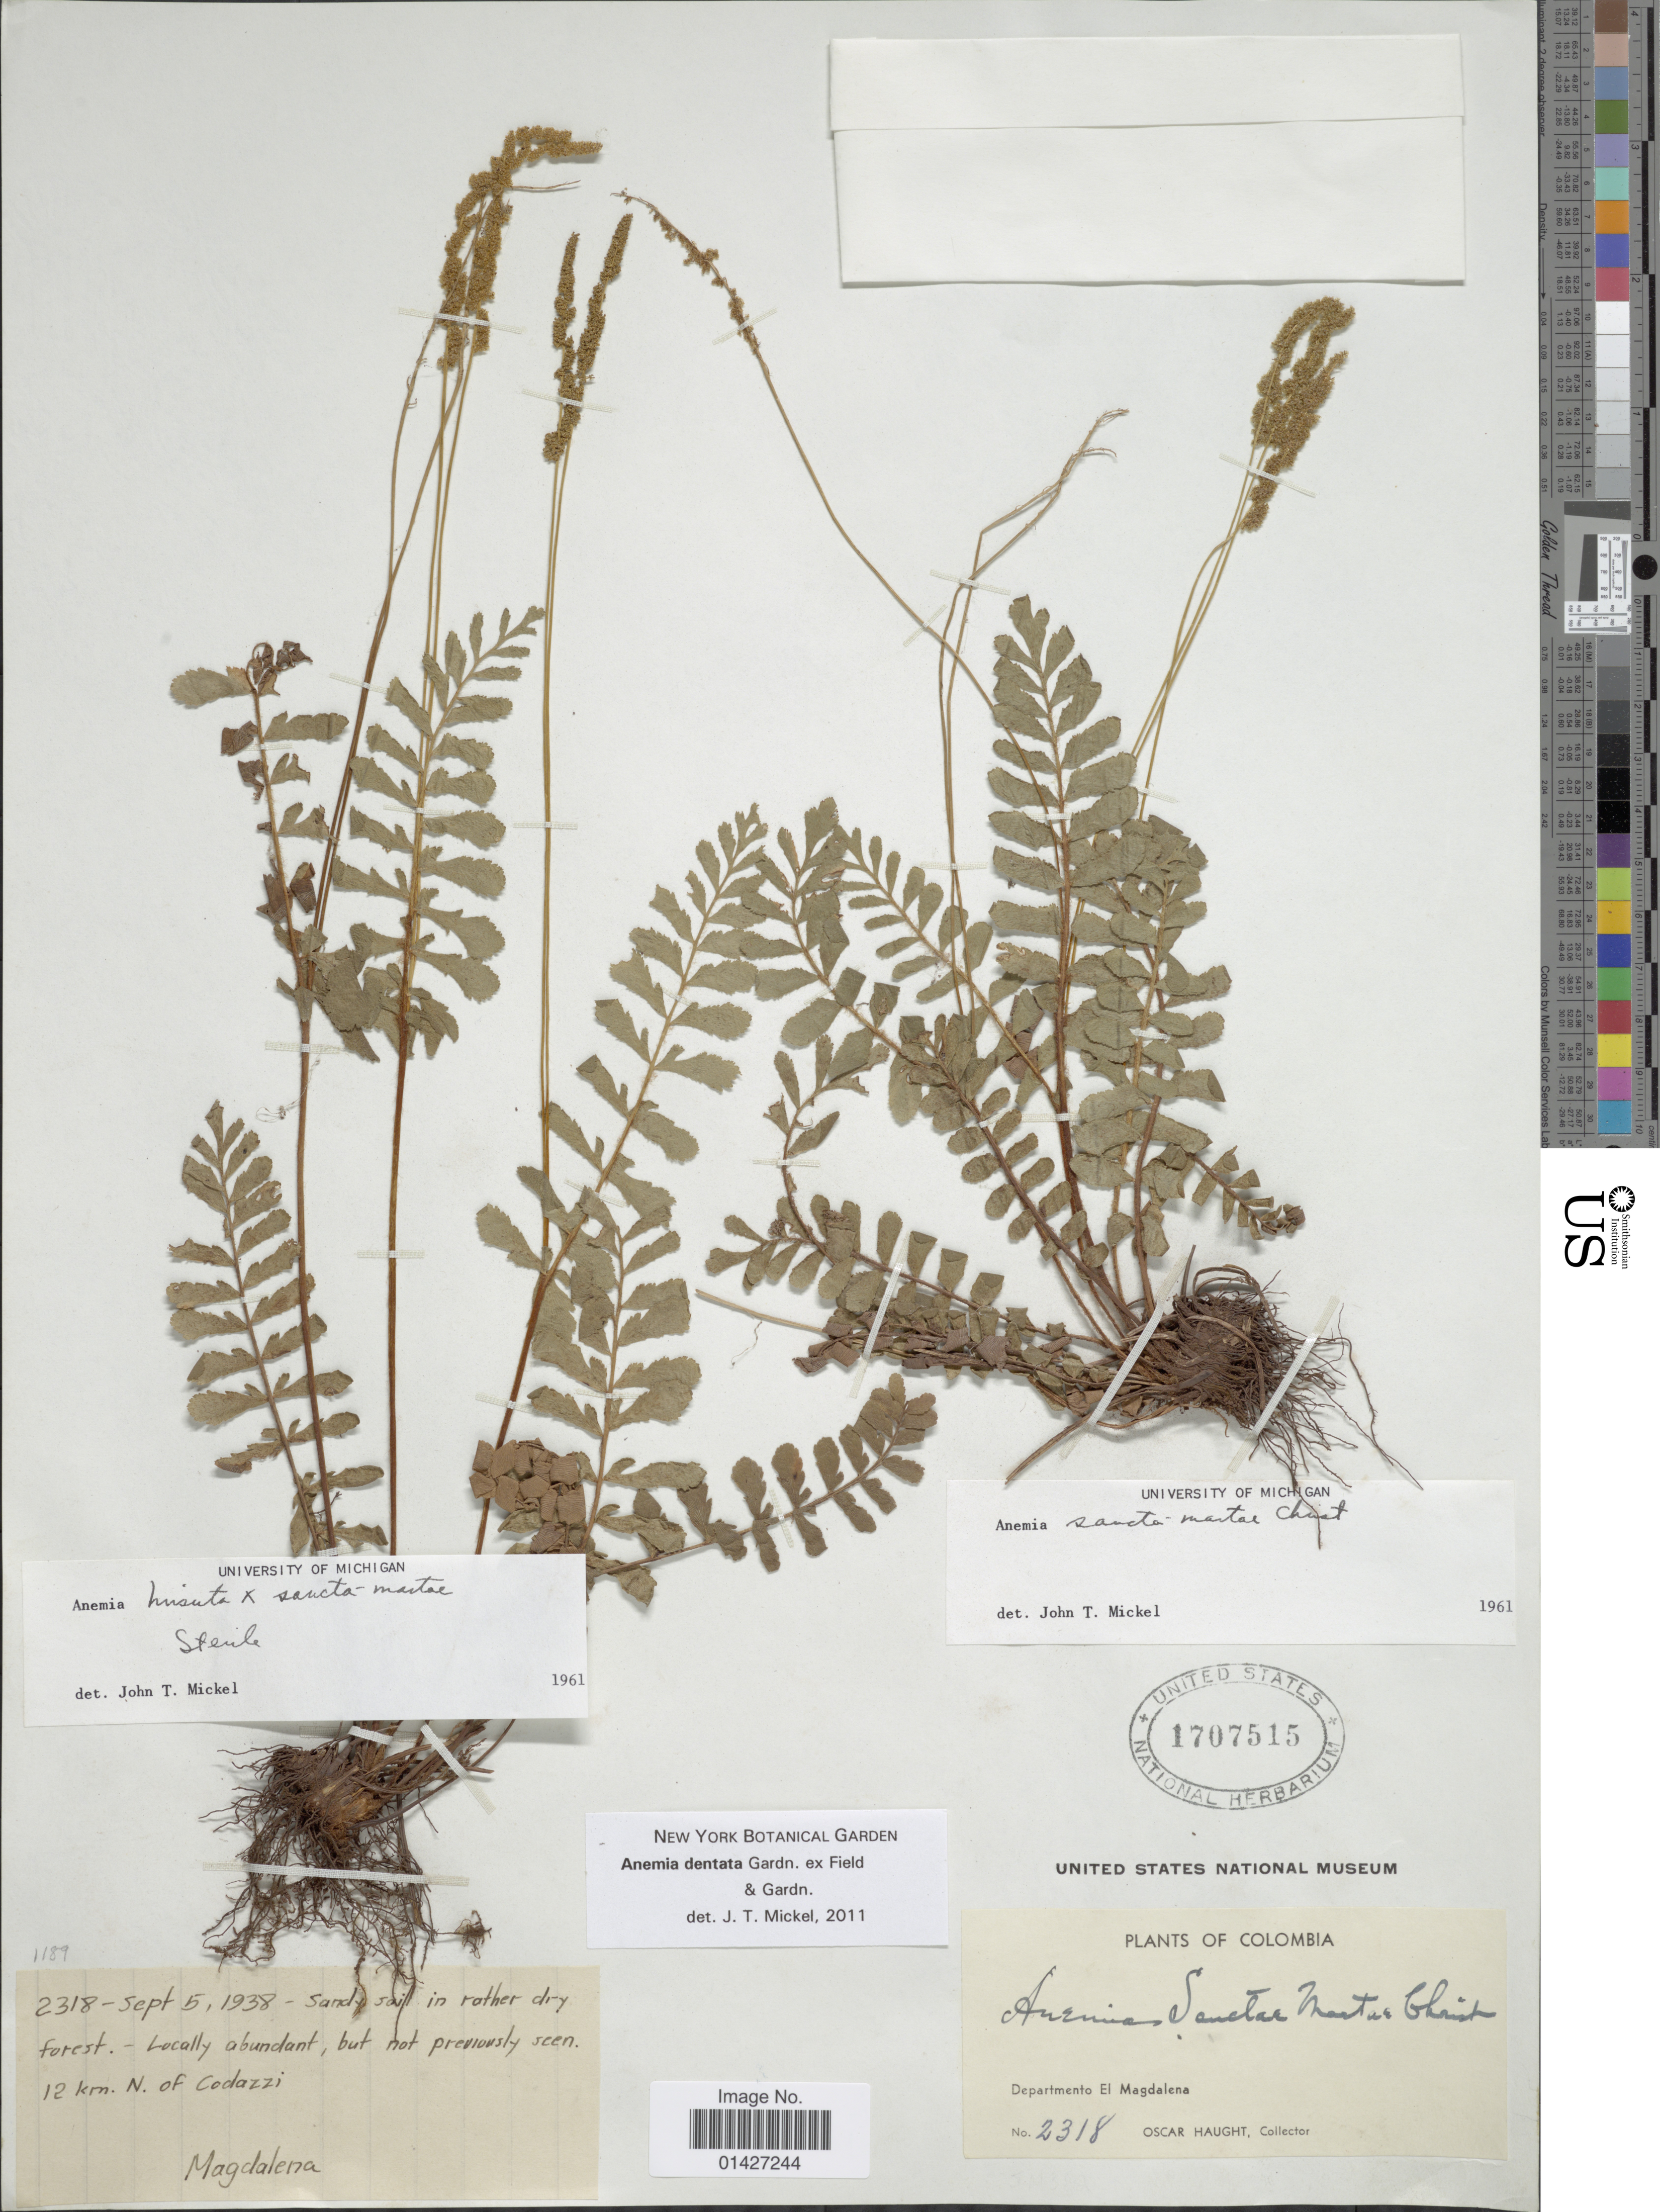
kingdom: Plantae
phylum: Tracheophyta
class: Polypodiopsida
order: Schizaeales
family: Anemiaceae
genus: Anemia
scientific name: Anemia dentata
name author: Gardner ex Field & Gardner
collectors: O. L. Haught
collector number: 2318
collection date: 1938-09-05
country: Colombia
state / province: Magdalena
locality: Sandy soil in rather dry forest. Locally abundant, but not previously seen. 12km N. of Codazzi. Department El Magdalena.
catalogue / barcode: US 1707515